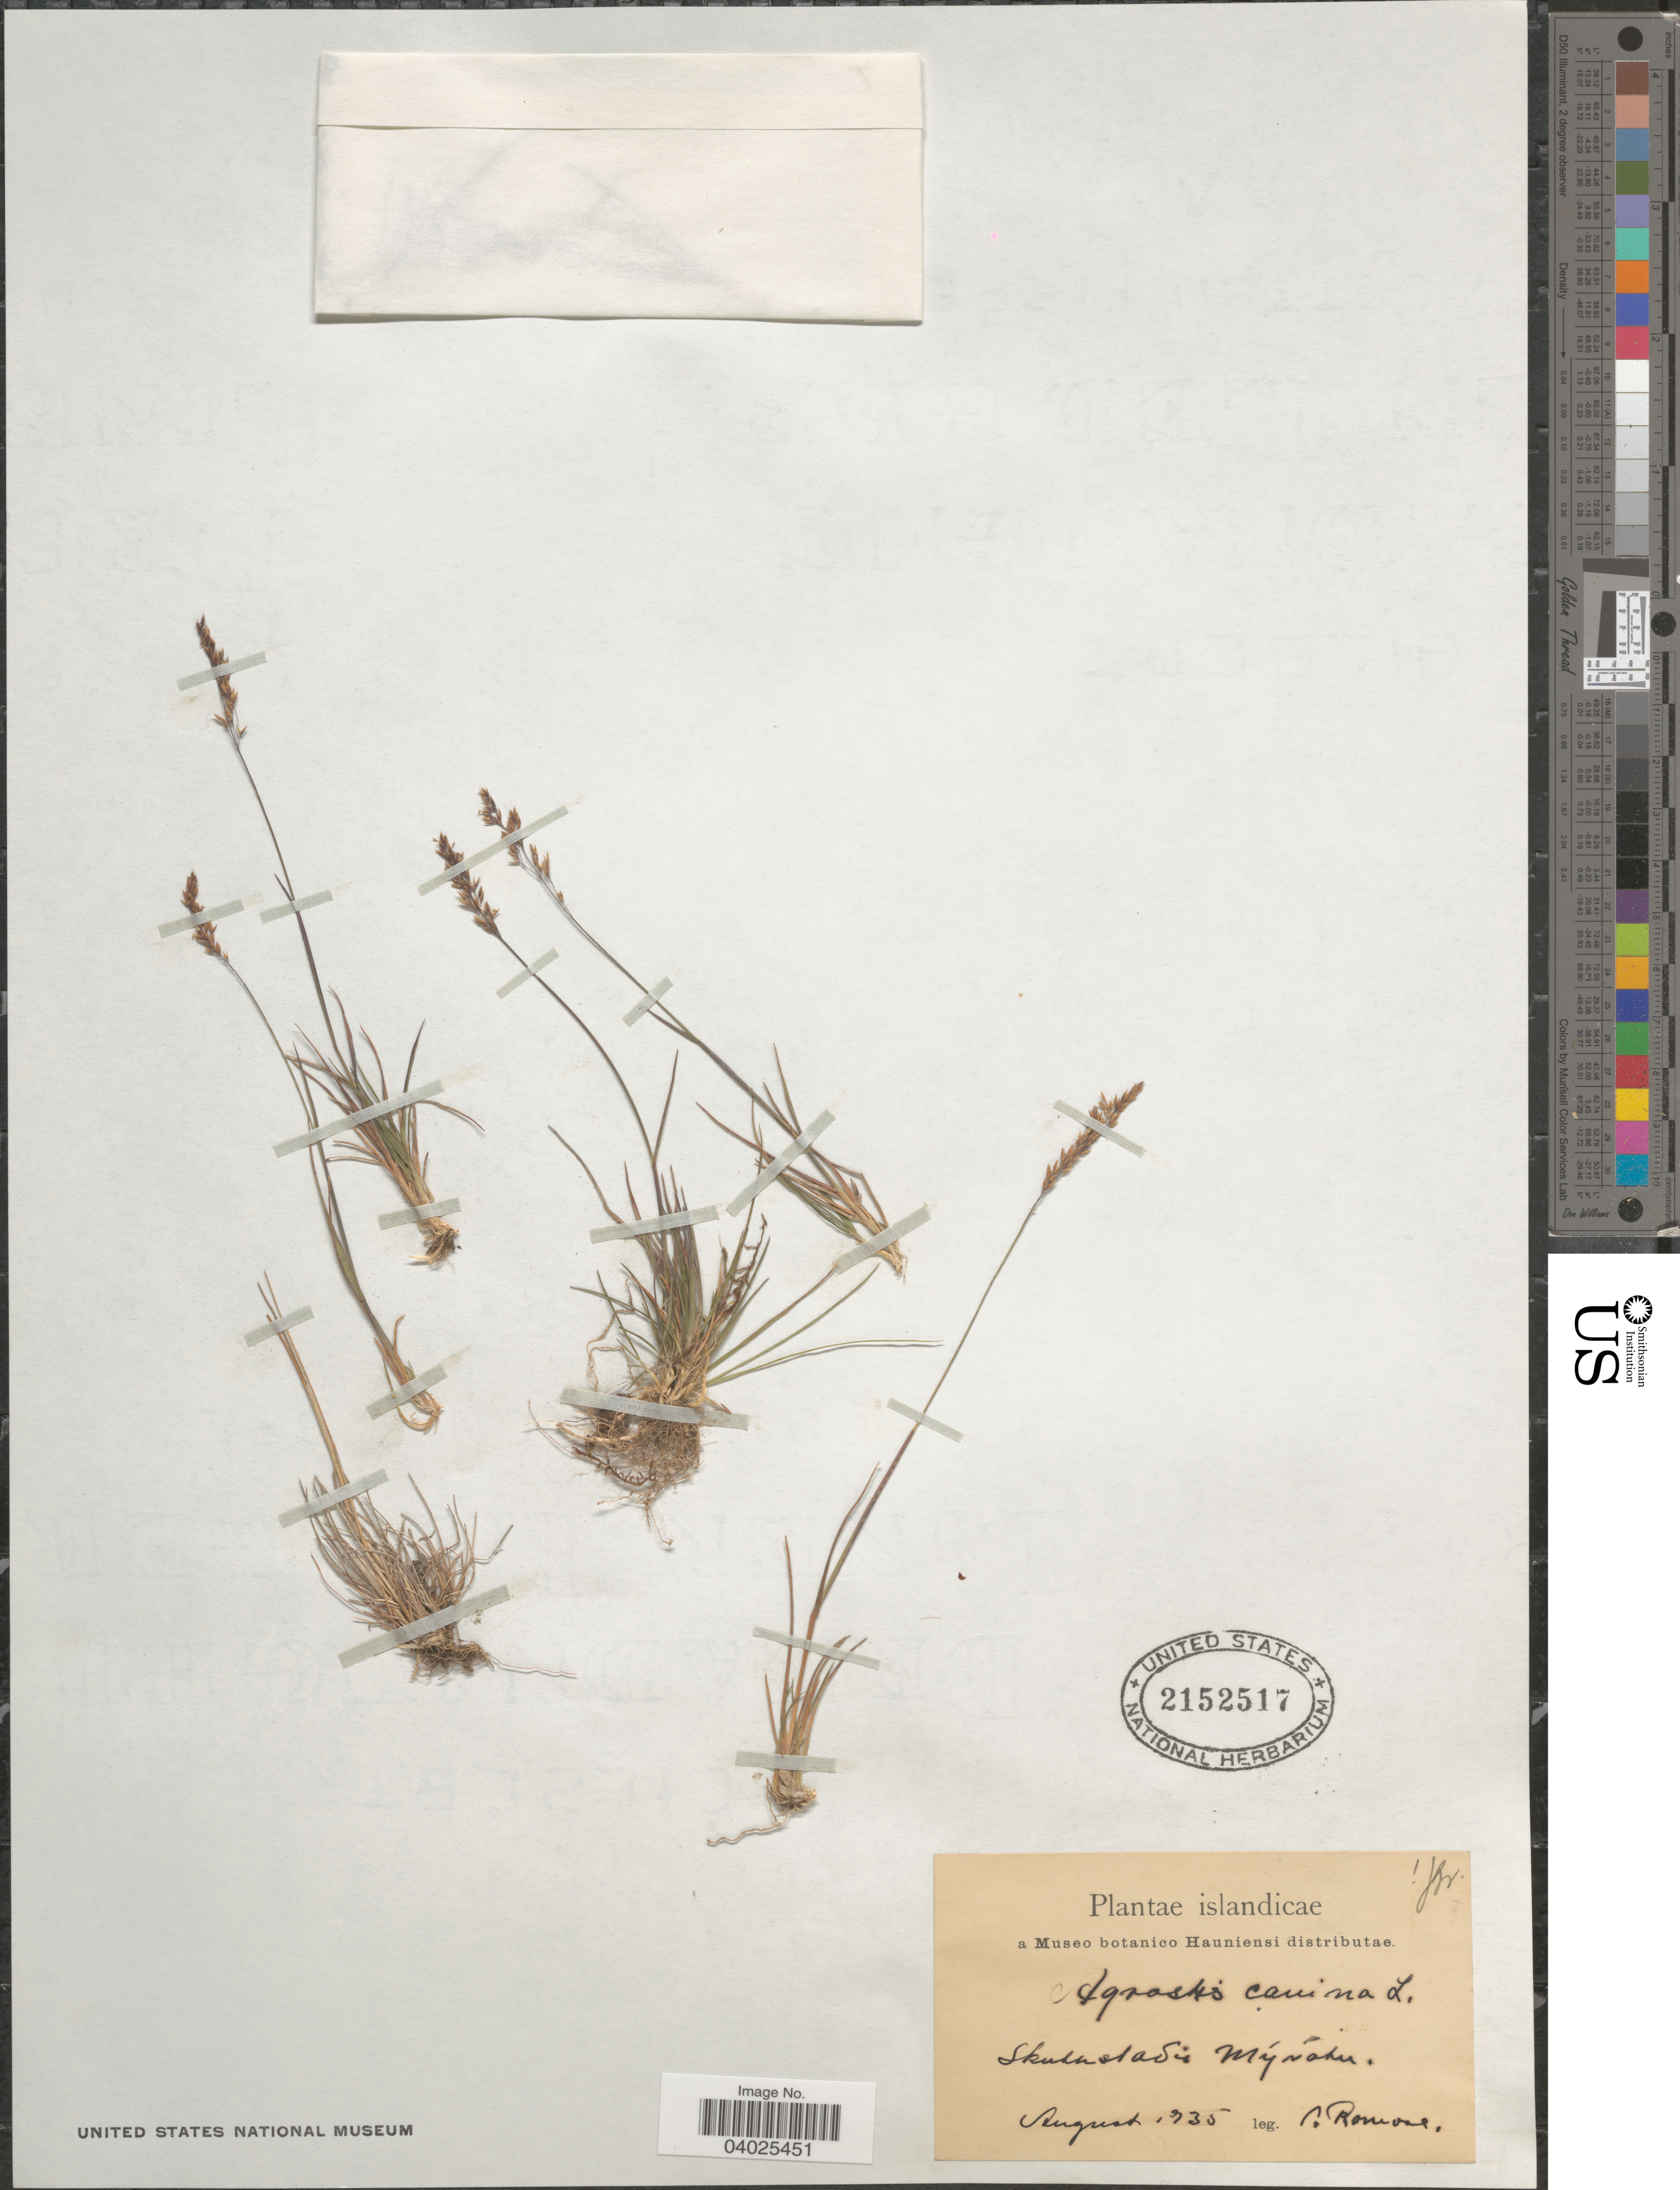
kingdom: Plantae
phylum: Tracheophyta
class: Liliopsida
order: Poales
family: Poaceae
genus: Agrostis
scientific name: Agrostis canina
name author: L.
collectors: V. Romose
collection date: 1935-08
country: Iceland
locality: Islandicae. Skíðastaðir Mývatn.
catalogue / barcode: US 2152517